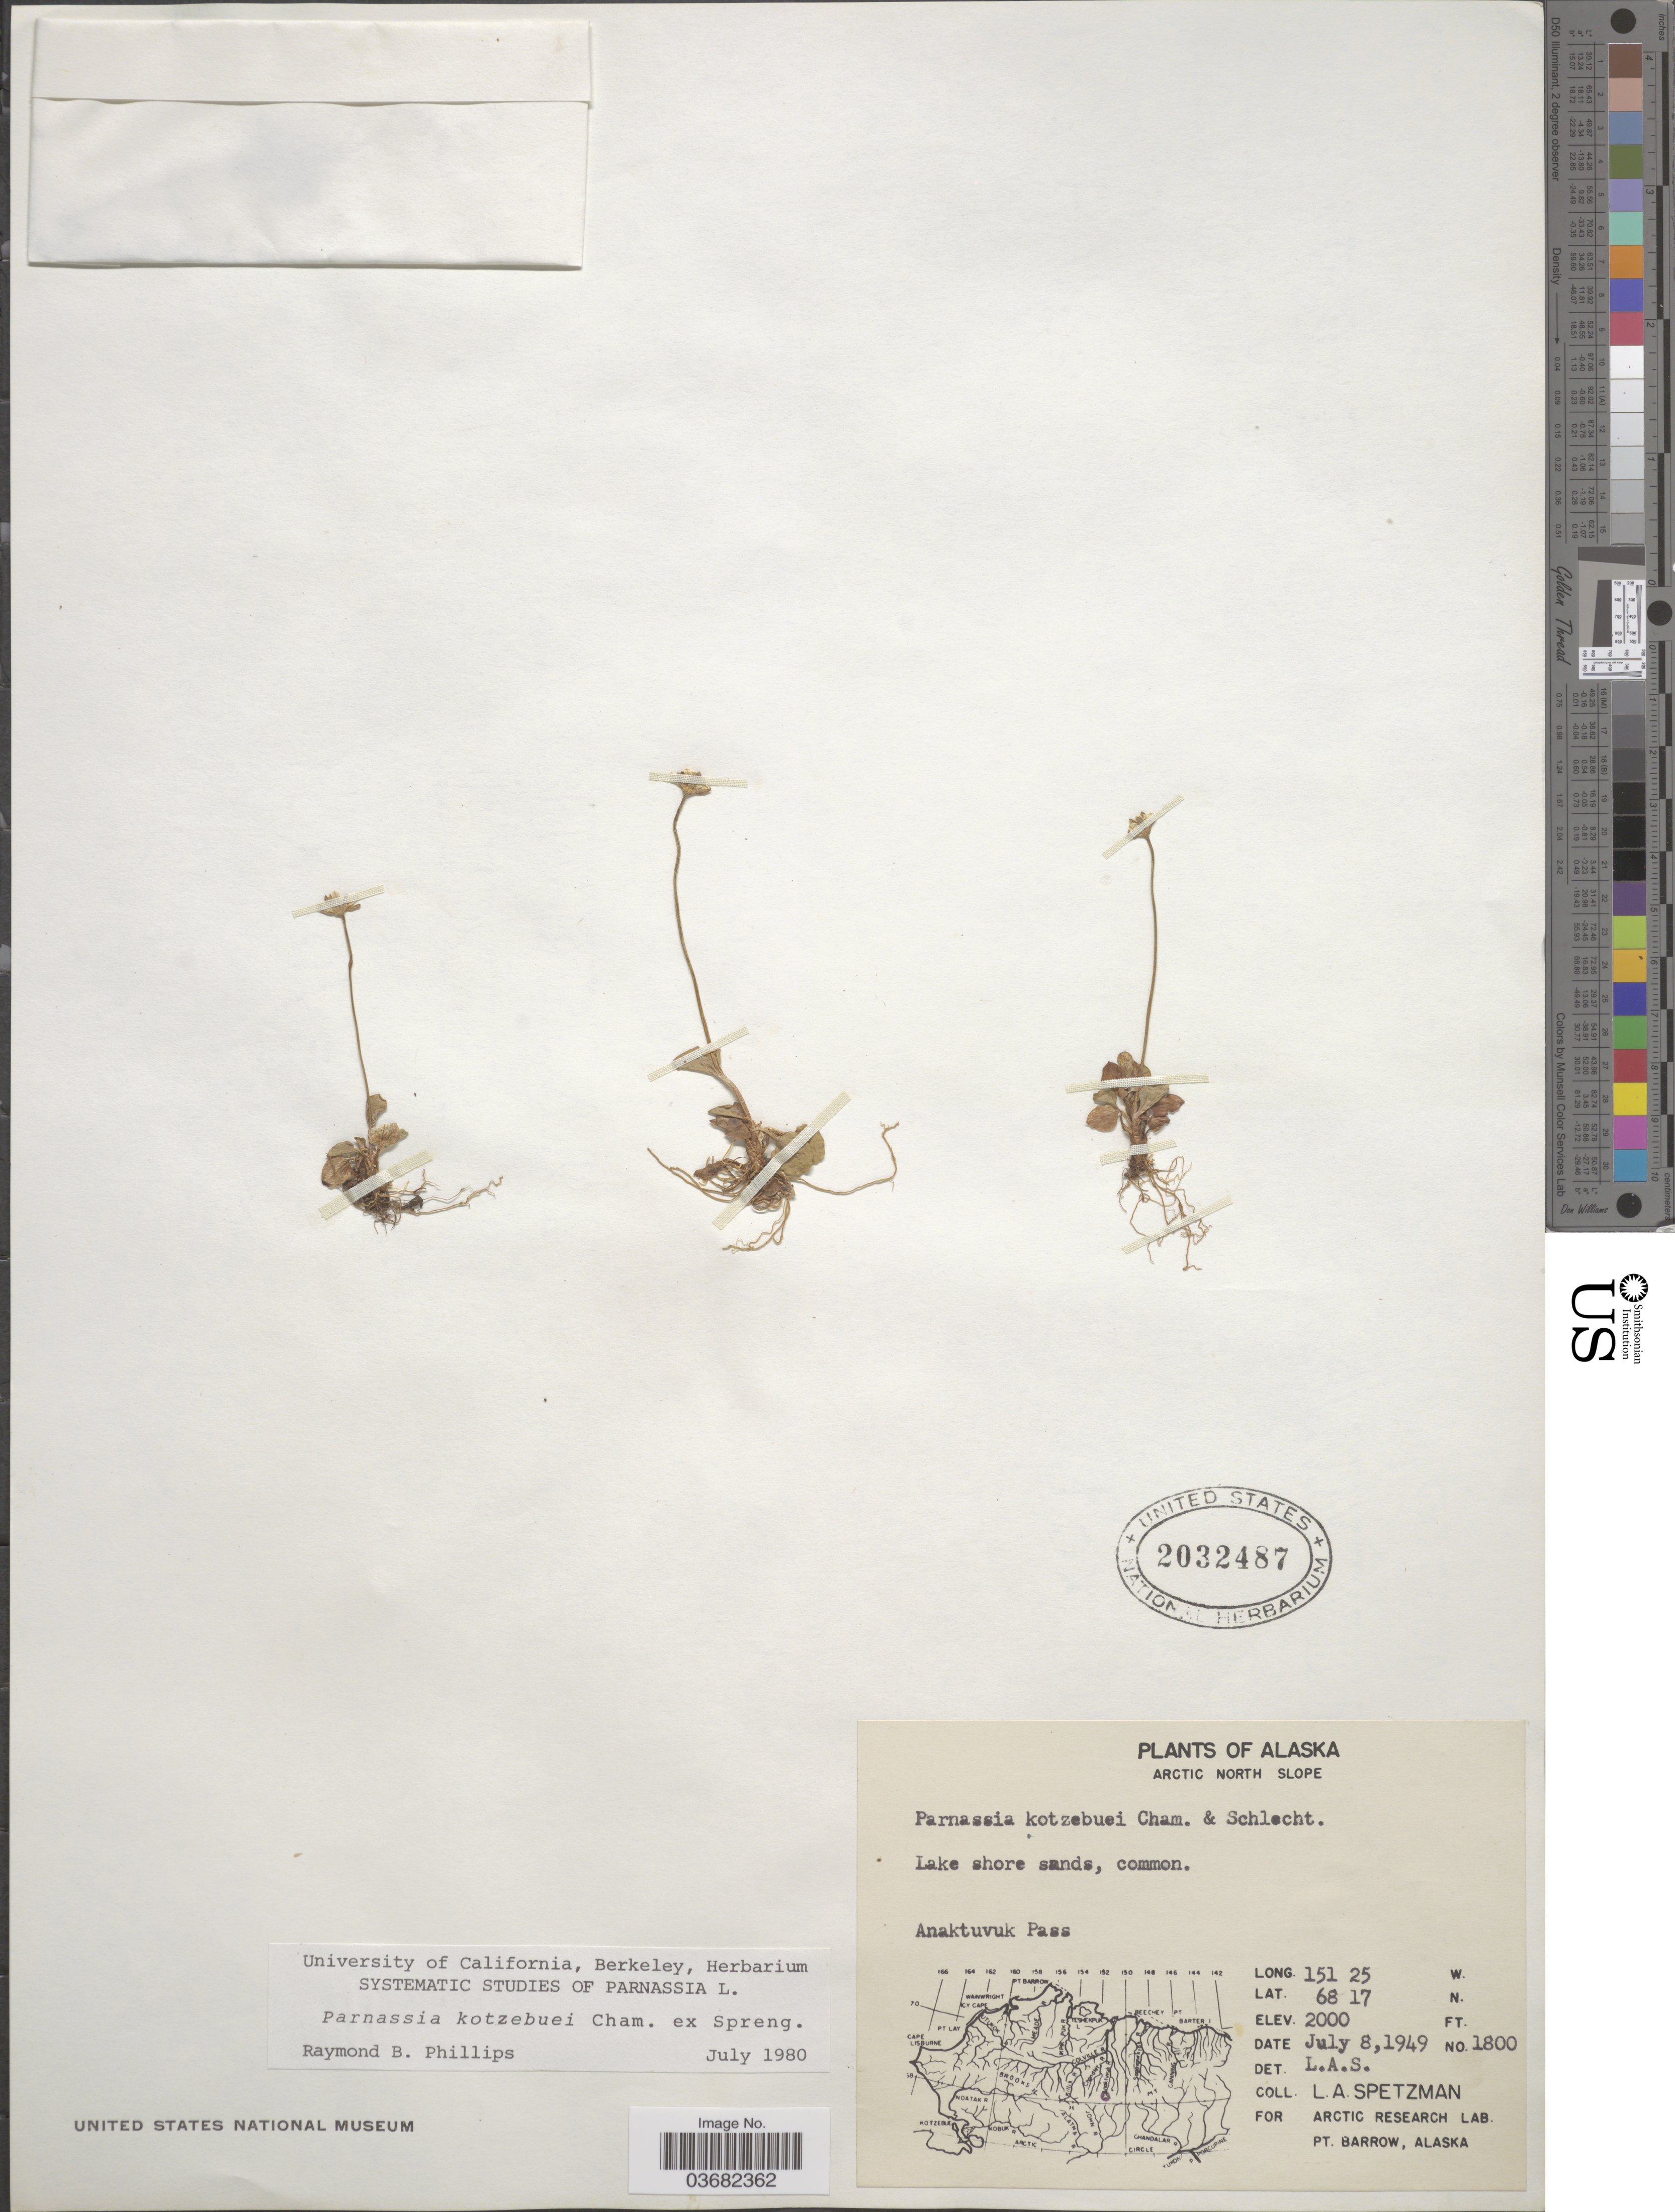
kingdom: Plantae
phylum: Tracheophyta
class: Magnoliopsida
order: Celastrales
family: Parnassiaceae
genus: Parnassia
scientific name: Parnassia kotzebuei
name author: Cham. ex Spreng.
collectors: L. Spetzman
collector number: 1800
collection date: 1949-07-08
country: United States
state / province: Alaska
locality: Arctic North Slope. Lake shore sands. Anaktuvuk Pass.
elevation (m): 610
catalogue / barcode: US 2032487